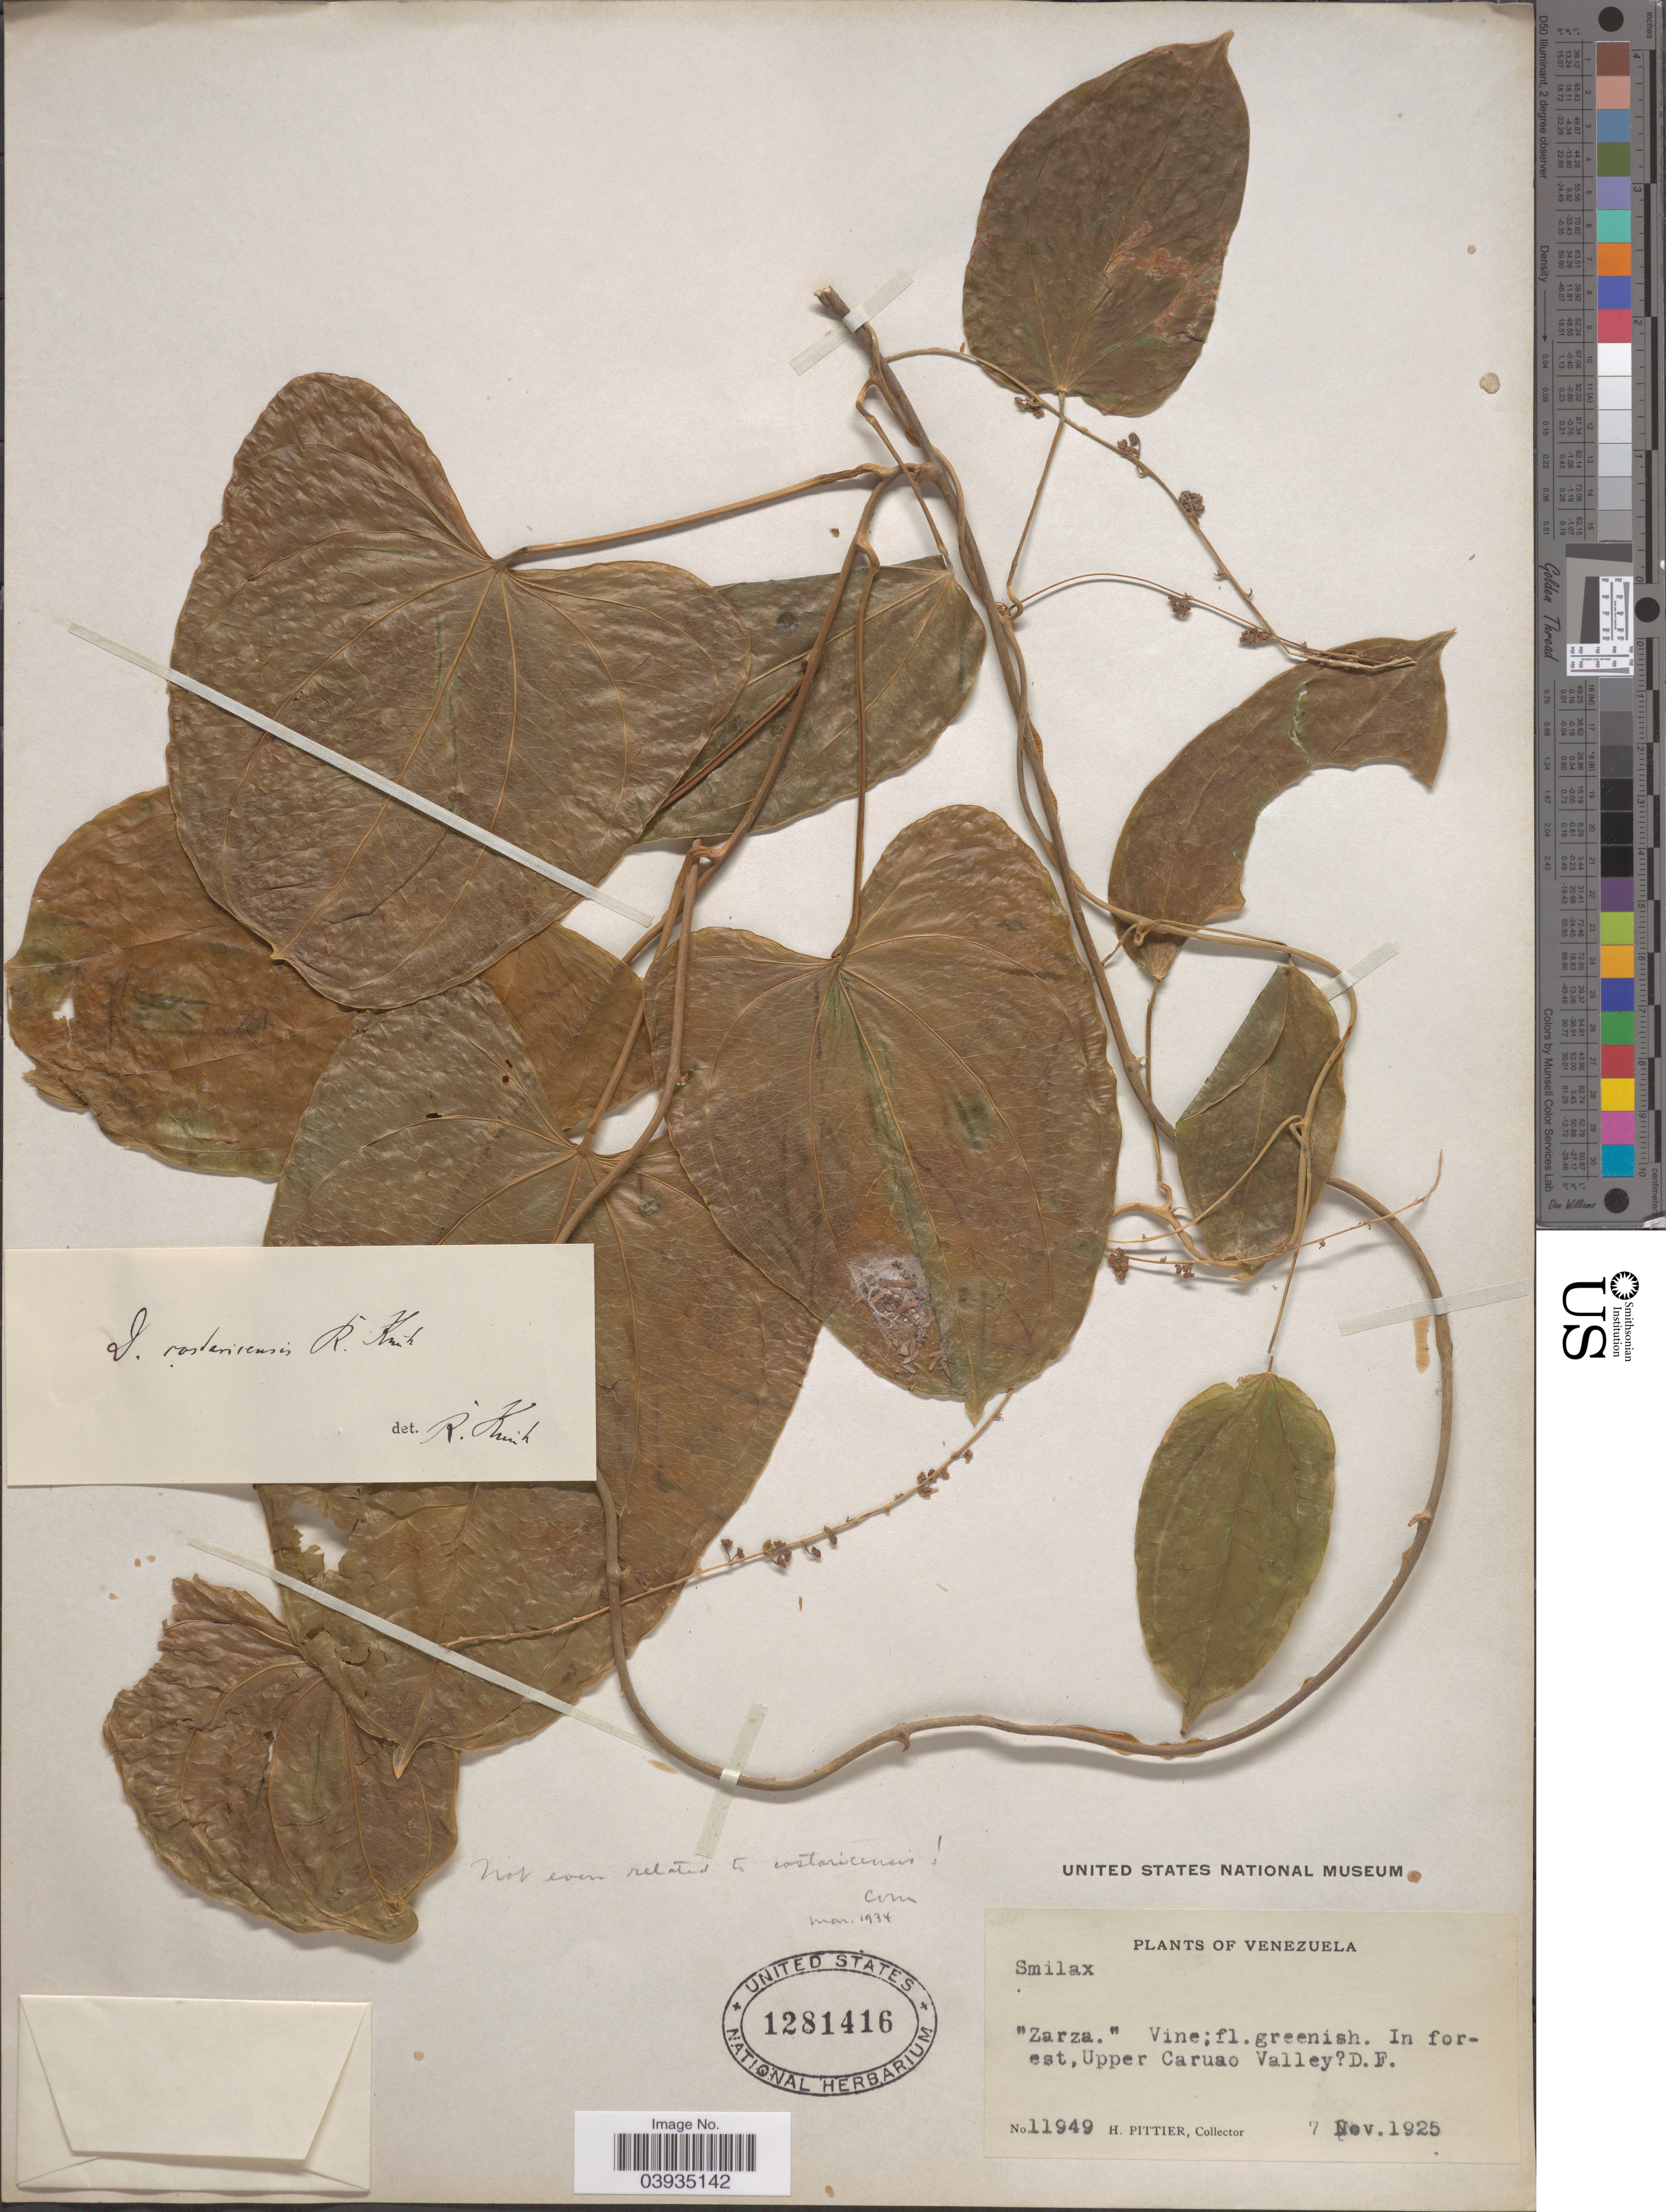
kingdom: Plantae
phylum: Tracheophyta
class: Liliopsida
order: Dioscoreales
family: Dioscoreaceae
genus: Dioscorea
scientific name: Dioscorea costaricensis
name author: R. Knuth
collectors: H. F. Pittier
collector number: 11949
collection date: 1925-11-07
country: Venezuela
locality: Upper Caruao Valley [unsure placement] D.F.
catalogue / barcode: US 1281416